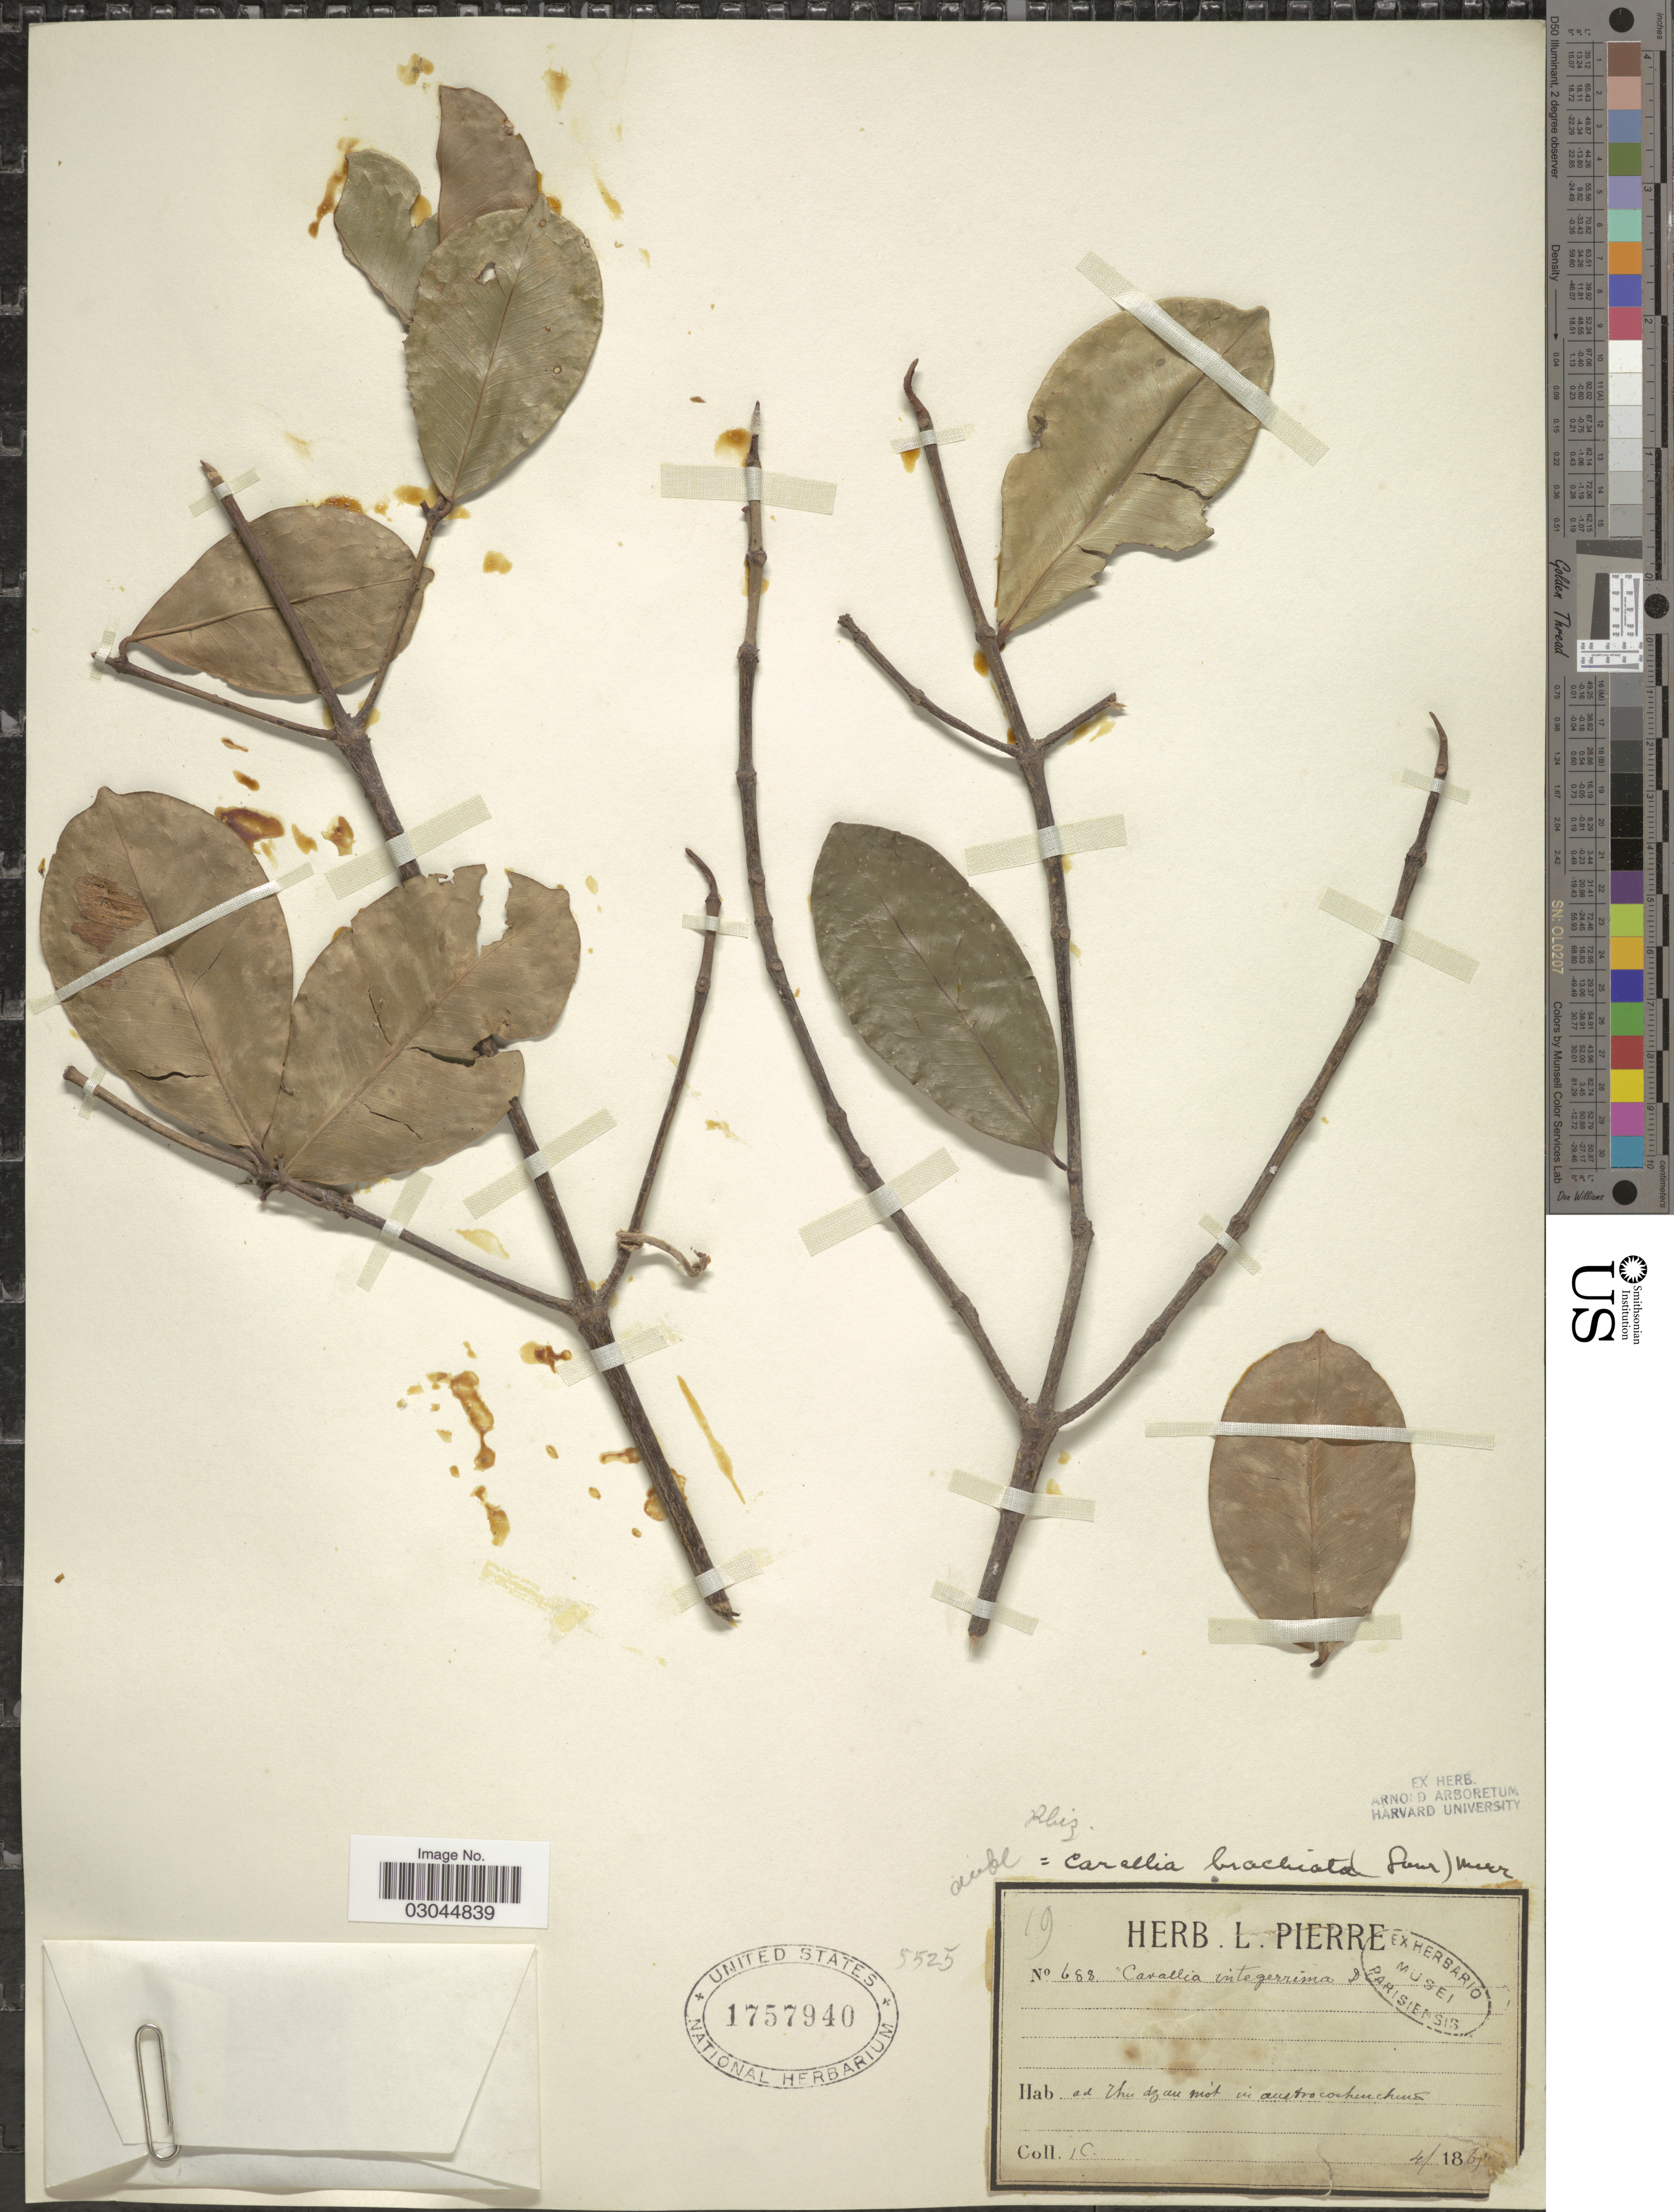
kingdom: Plantae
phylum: Tracheophyta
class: Magnoliopsida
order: Malpighiales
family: Rhizophoraceae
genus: Carallia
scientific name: Carallia brachiata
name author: (Lour.) Merr.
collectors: L. Pierre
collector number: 688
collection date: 1865-04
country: Vietnam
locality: Ad Thu dzau mot in austro cochinchino.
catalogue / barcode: US 1757940